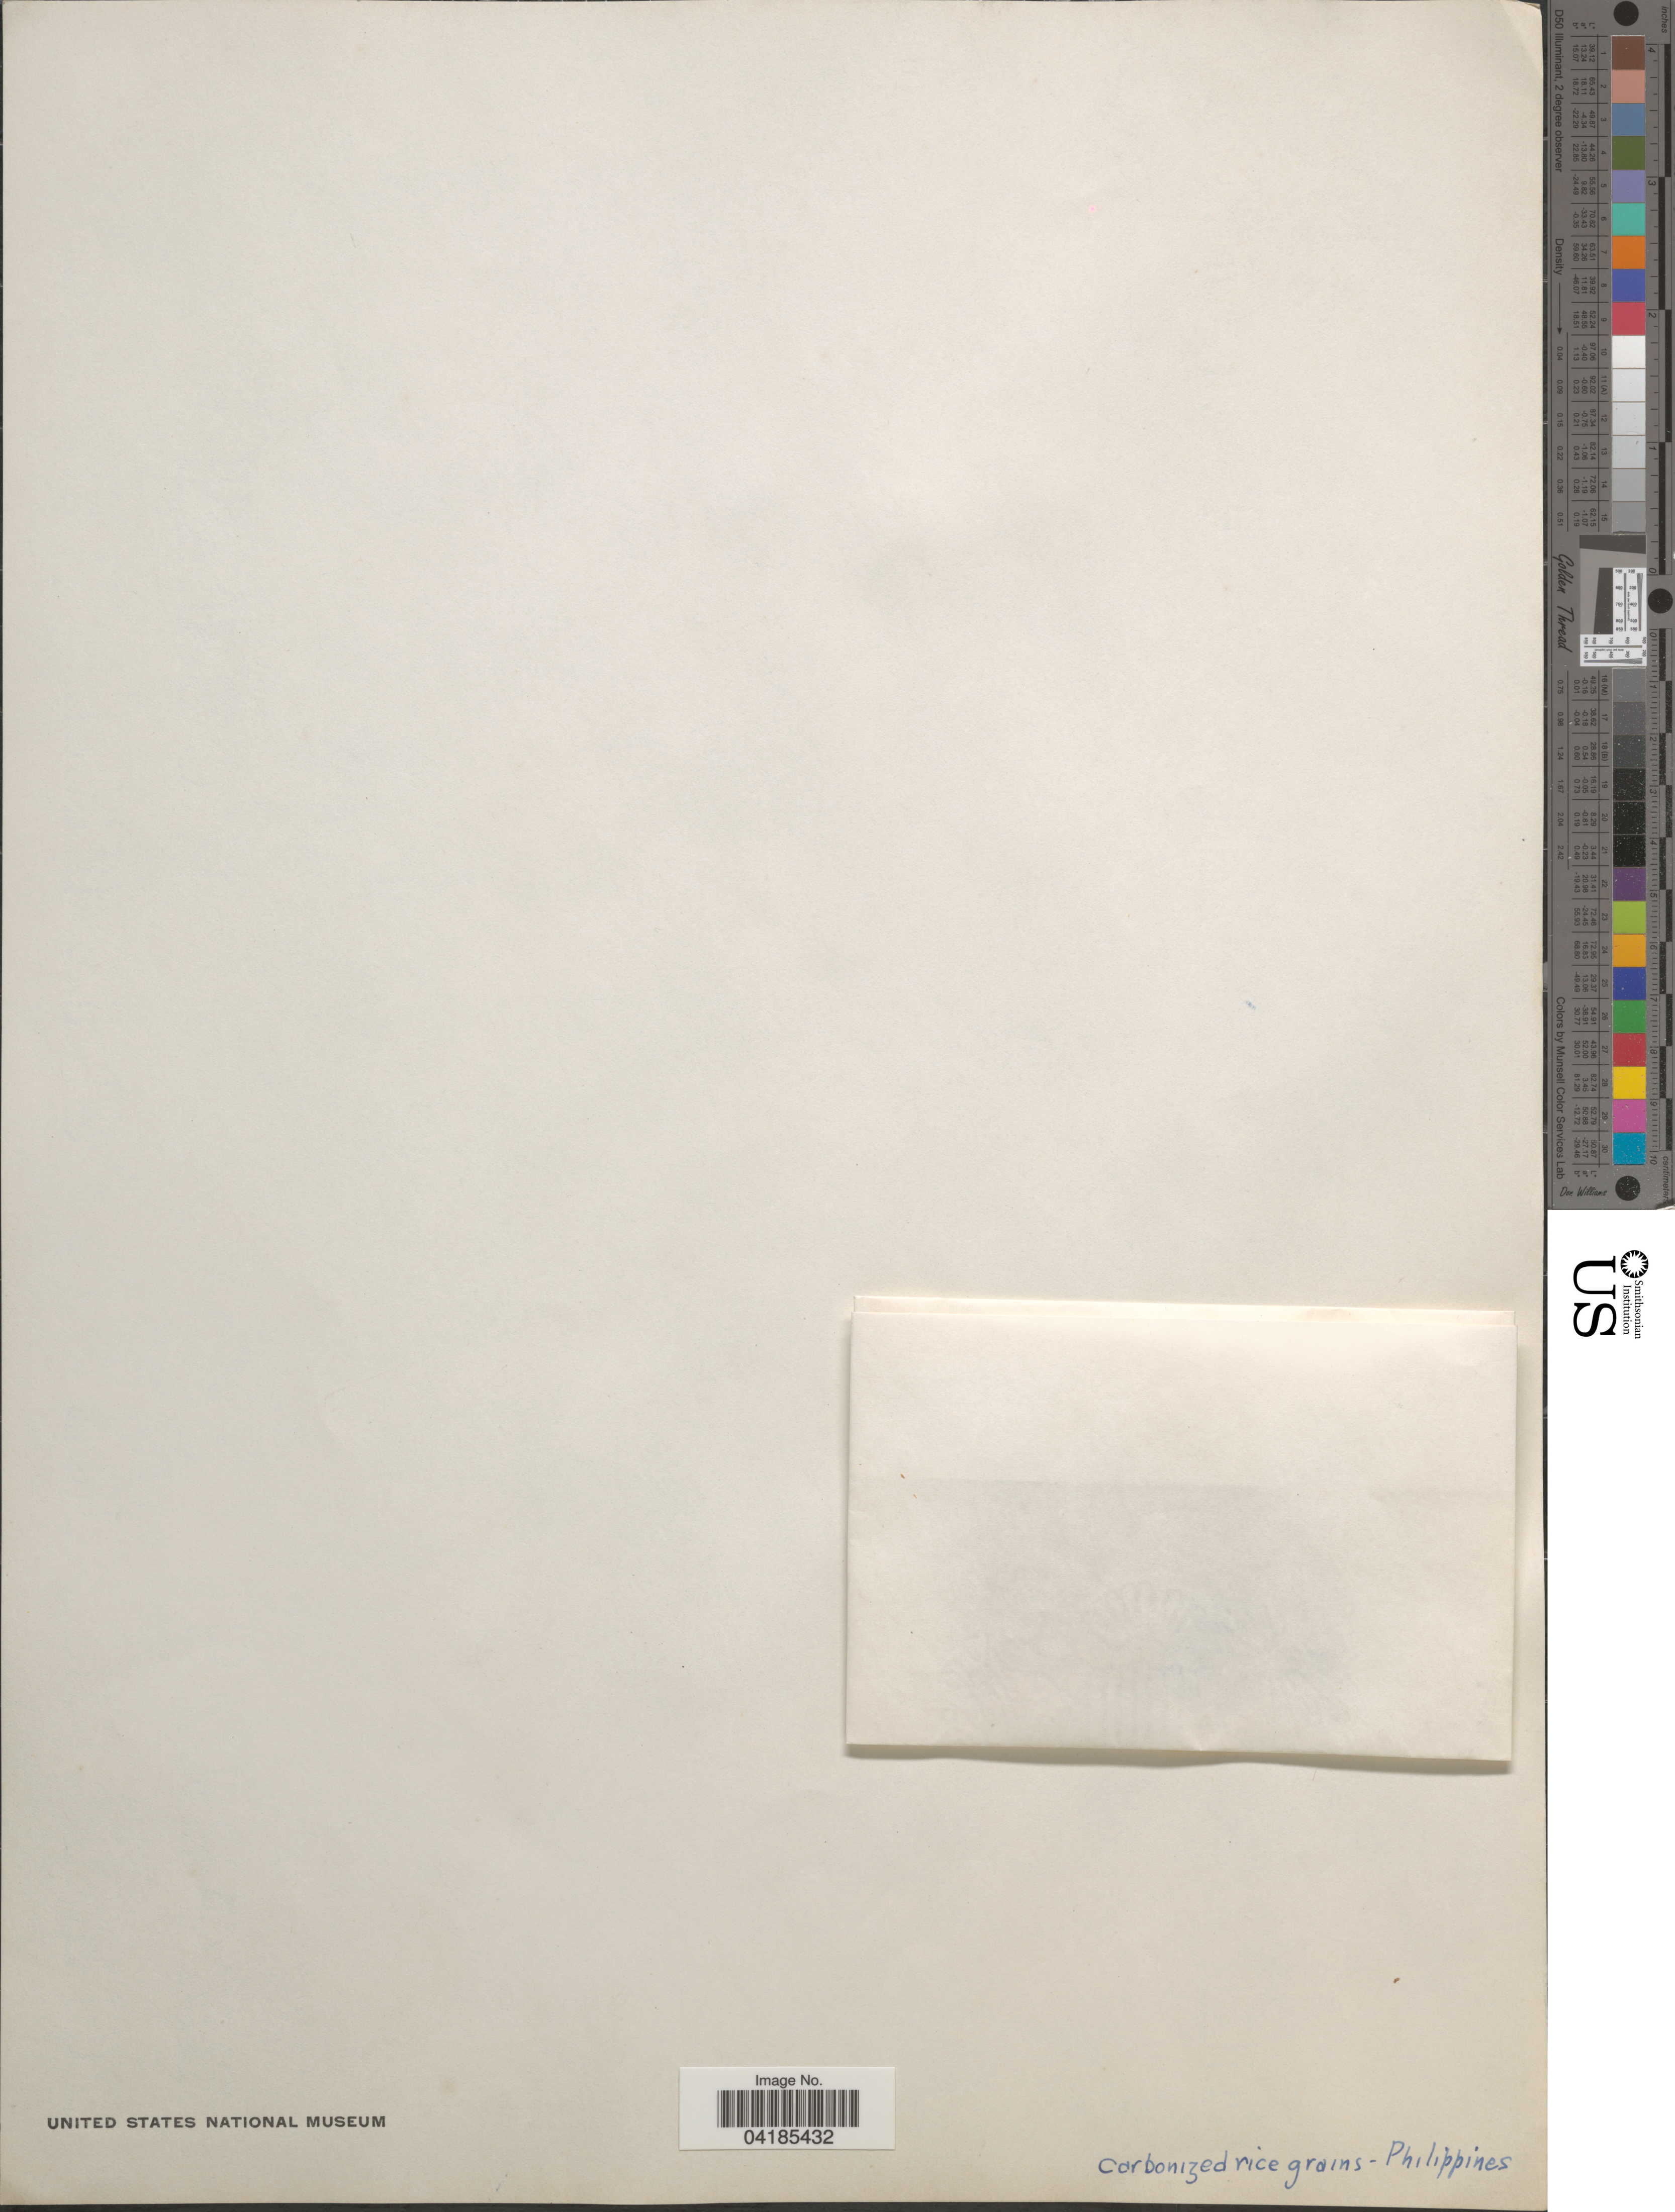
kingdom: Plantae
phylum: Tracheophyta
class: Liliopsida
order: Poales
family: Poaceae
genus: Oryza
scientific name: Oryza sativa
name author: L.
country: Philippines